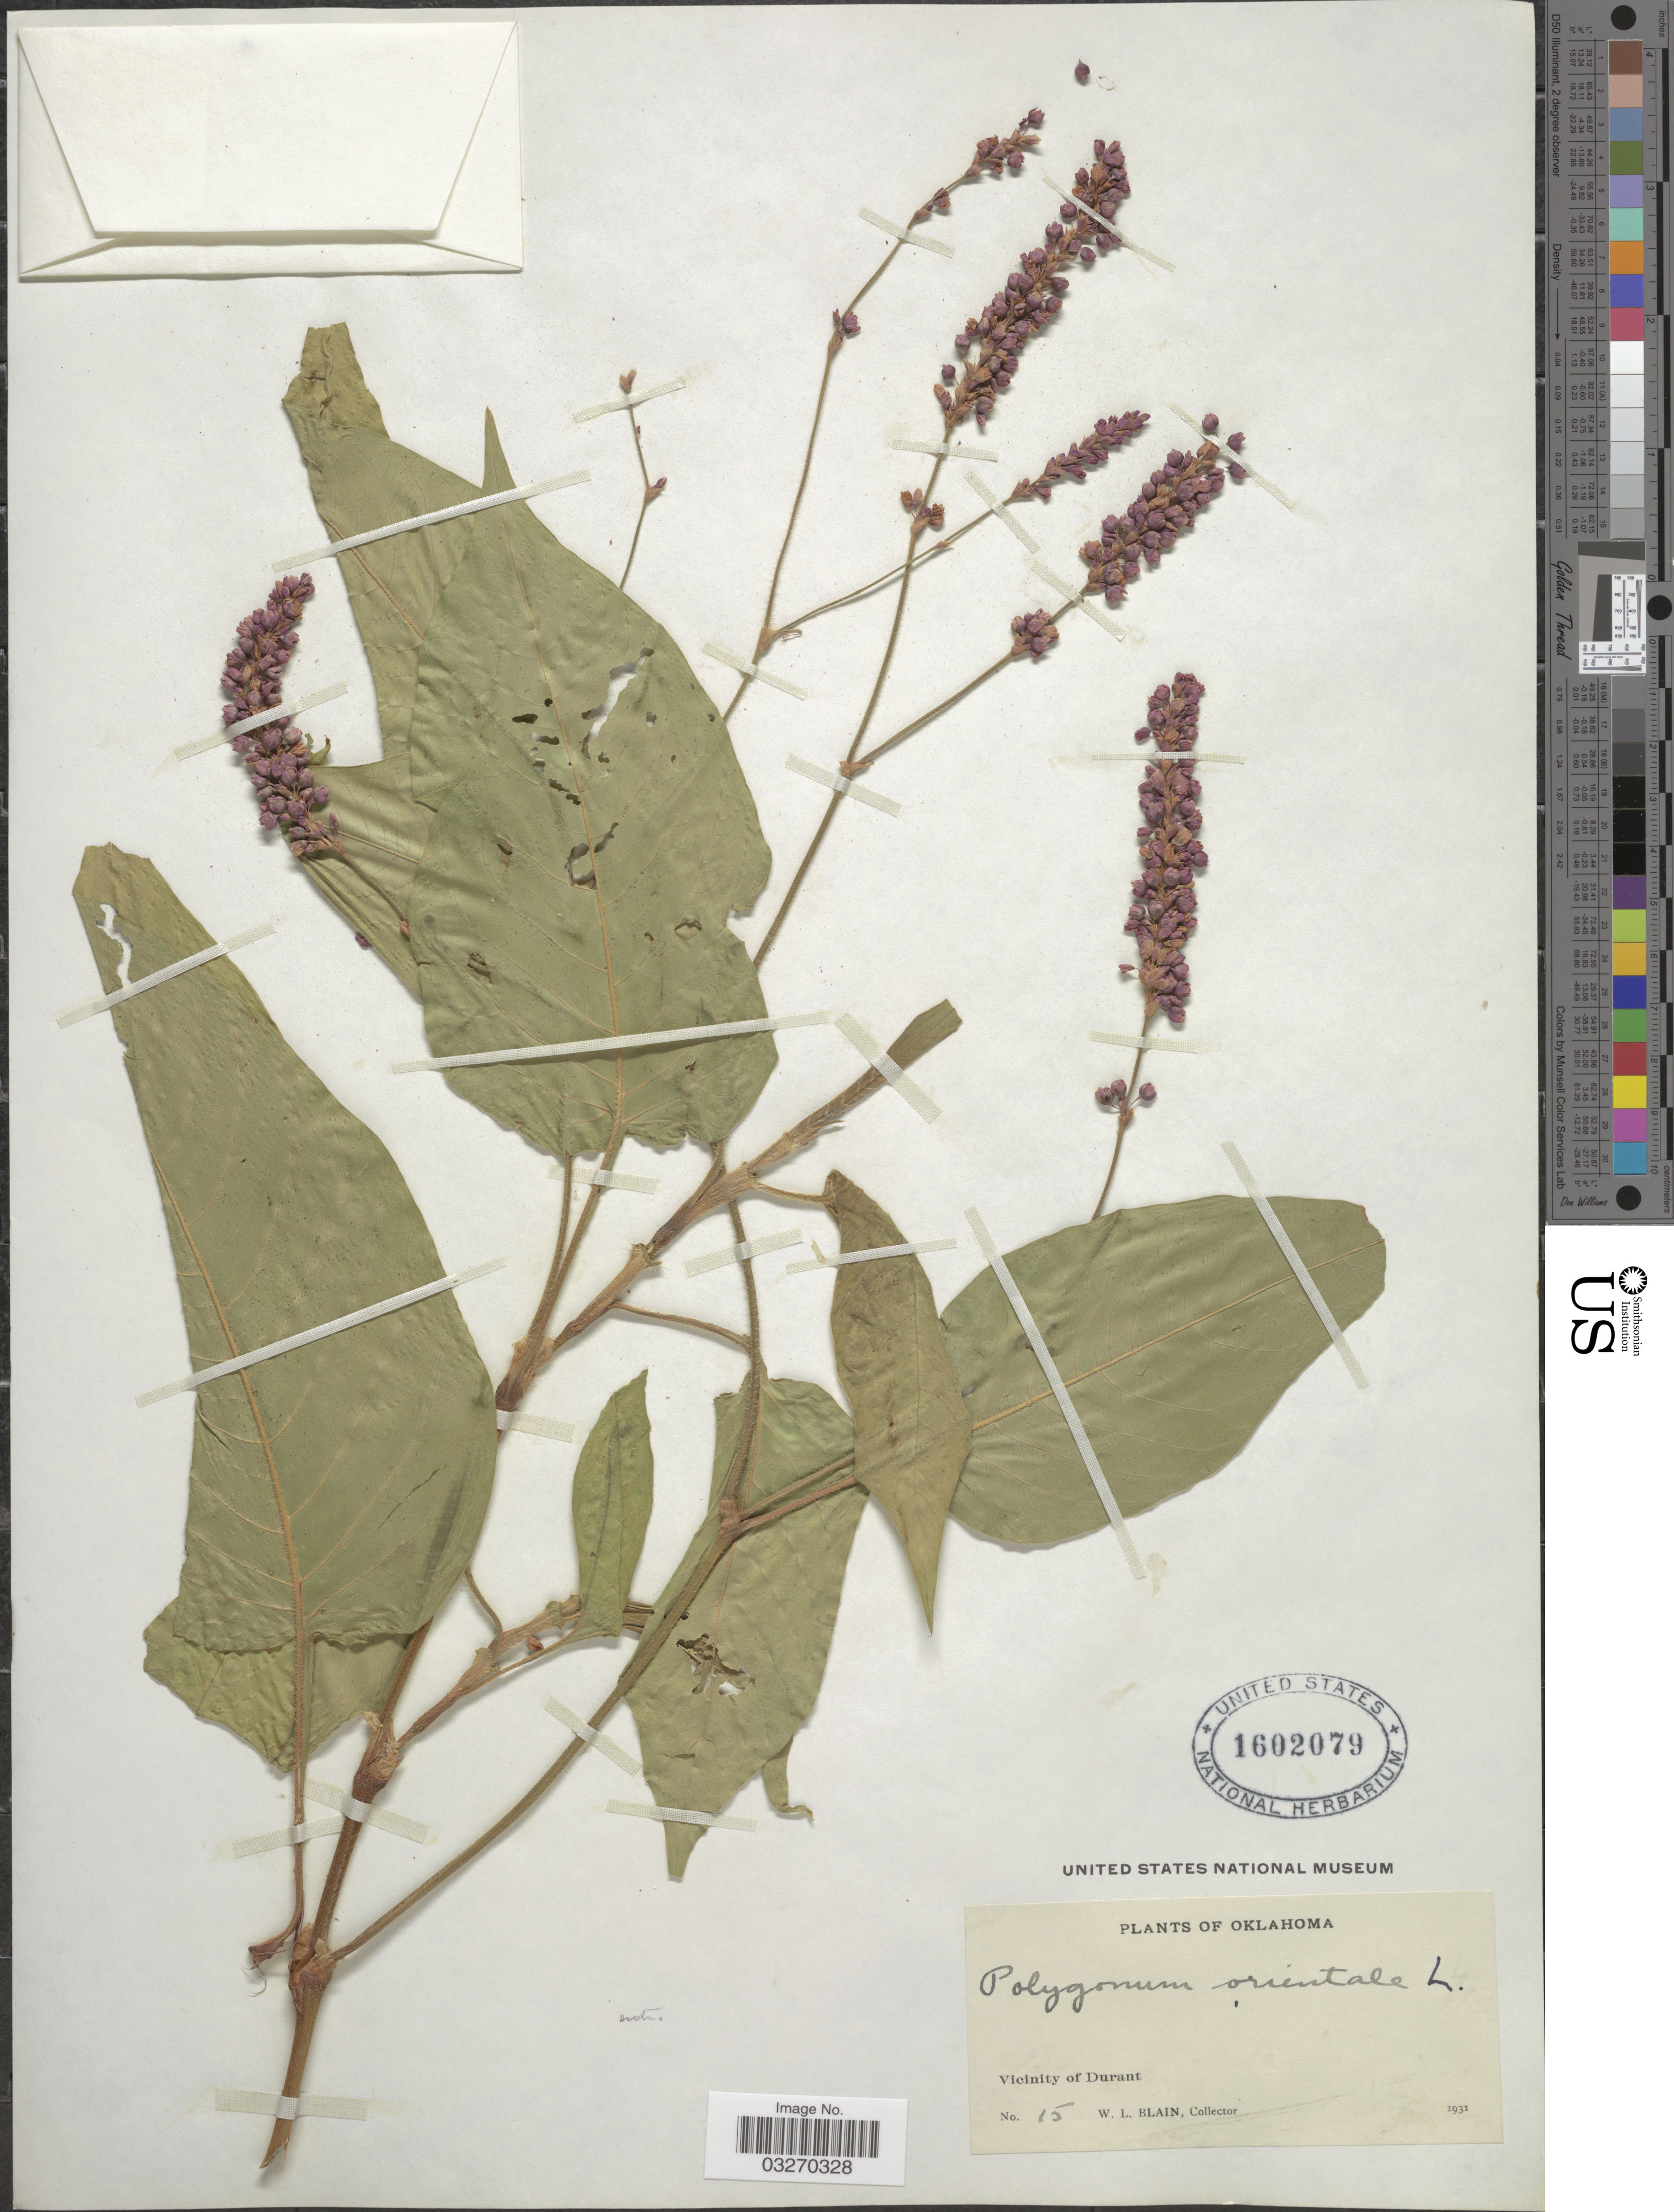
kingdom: Plantae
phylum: Tracheophyta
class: Magnoliopsida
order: Caryophyllales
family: Polygonaceae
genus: Persicaria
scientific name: Persicaria orientalis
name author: (L.) Spach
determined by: Atha, D. E.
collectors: W. Blain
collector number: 15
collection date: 1931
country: United States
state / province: Oklahoma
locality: Vicinity of Durant.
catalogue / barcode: US 1602079